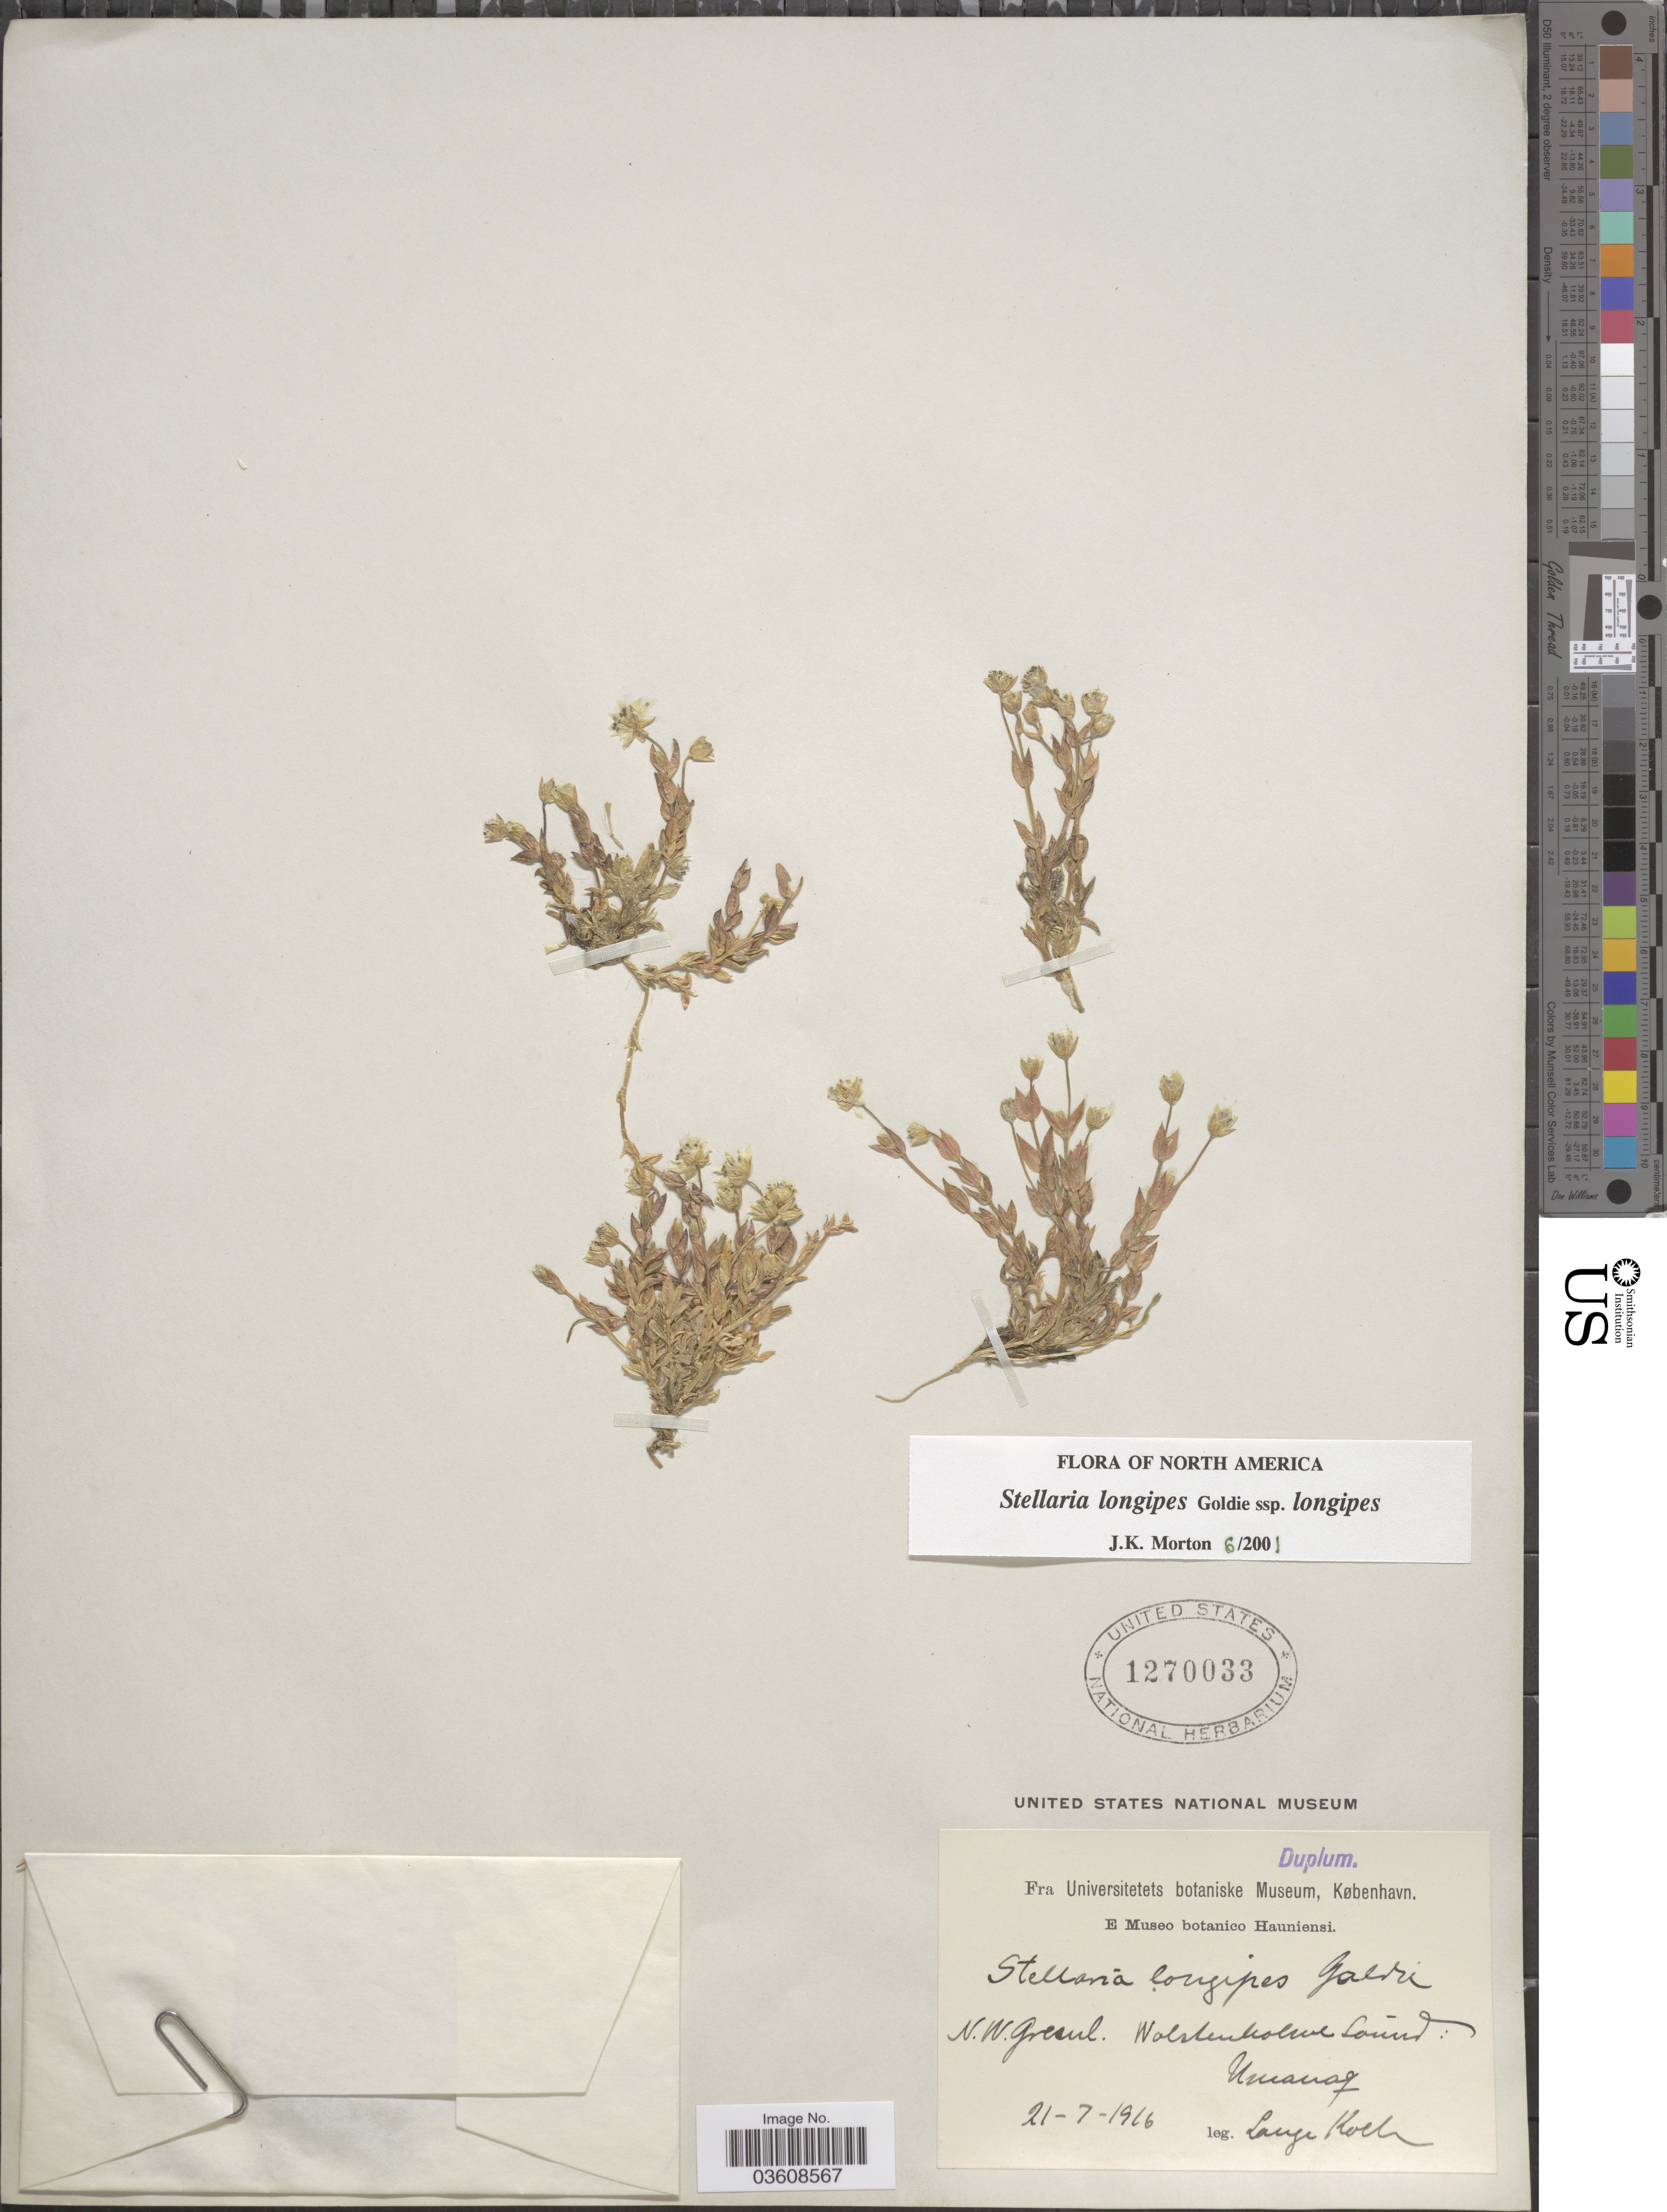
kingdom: Plantae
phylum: Tracheophyta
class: Magnoliopsida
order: Caryophyllales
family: Caryophyllaceae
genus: Stellaria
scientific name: Stellaria longipes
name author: Goldie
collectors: L. Koch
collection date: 1916-07-21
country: Greenland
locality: N. W. Greenl. Wolstenholmne Soúnd: Umanaq.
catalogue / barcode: US 1270033